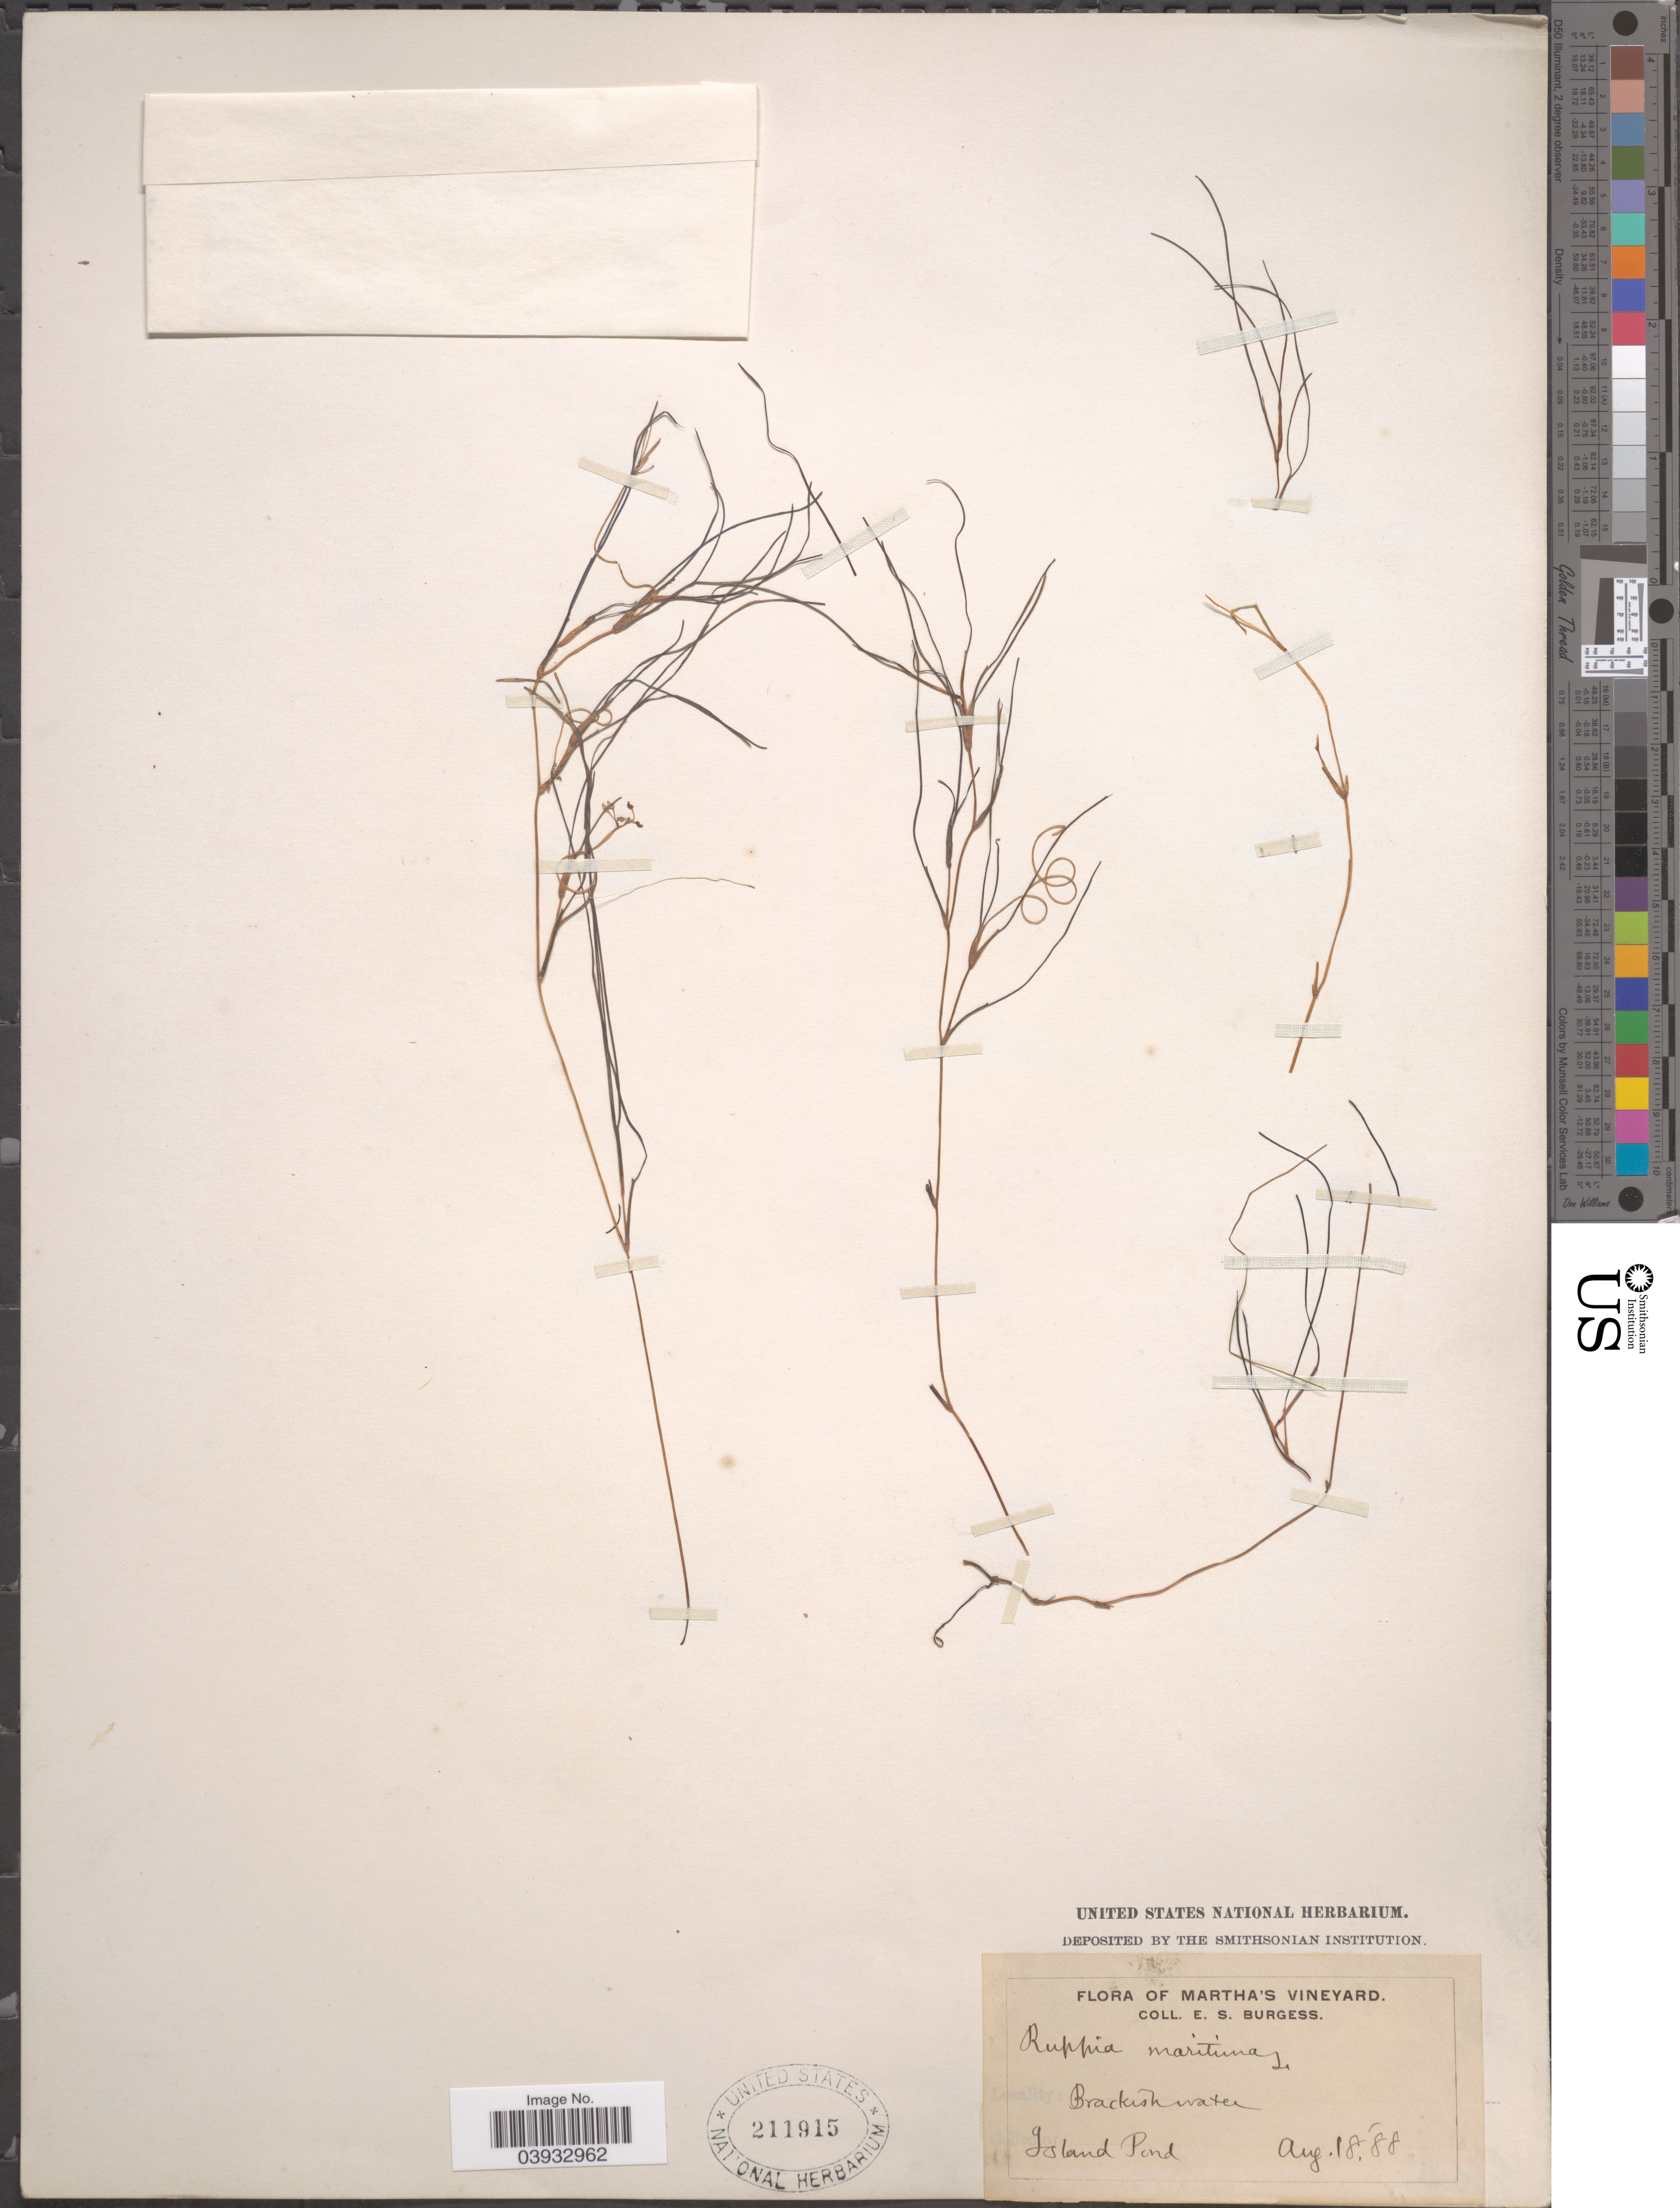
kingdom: Plantae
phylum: Tracheophyta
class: Liliopsida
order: Alismatales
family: Ruppiaceae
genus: Ruppia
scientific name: Ruppia maritima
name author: L.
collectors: E. Burgess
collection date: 1888-08-18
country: United States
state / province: Massachusetts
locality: Martha's Vineyard. Island Pond.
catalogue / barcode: US 211915